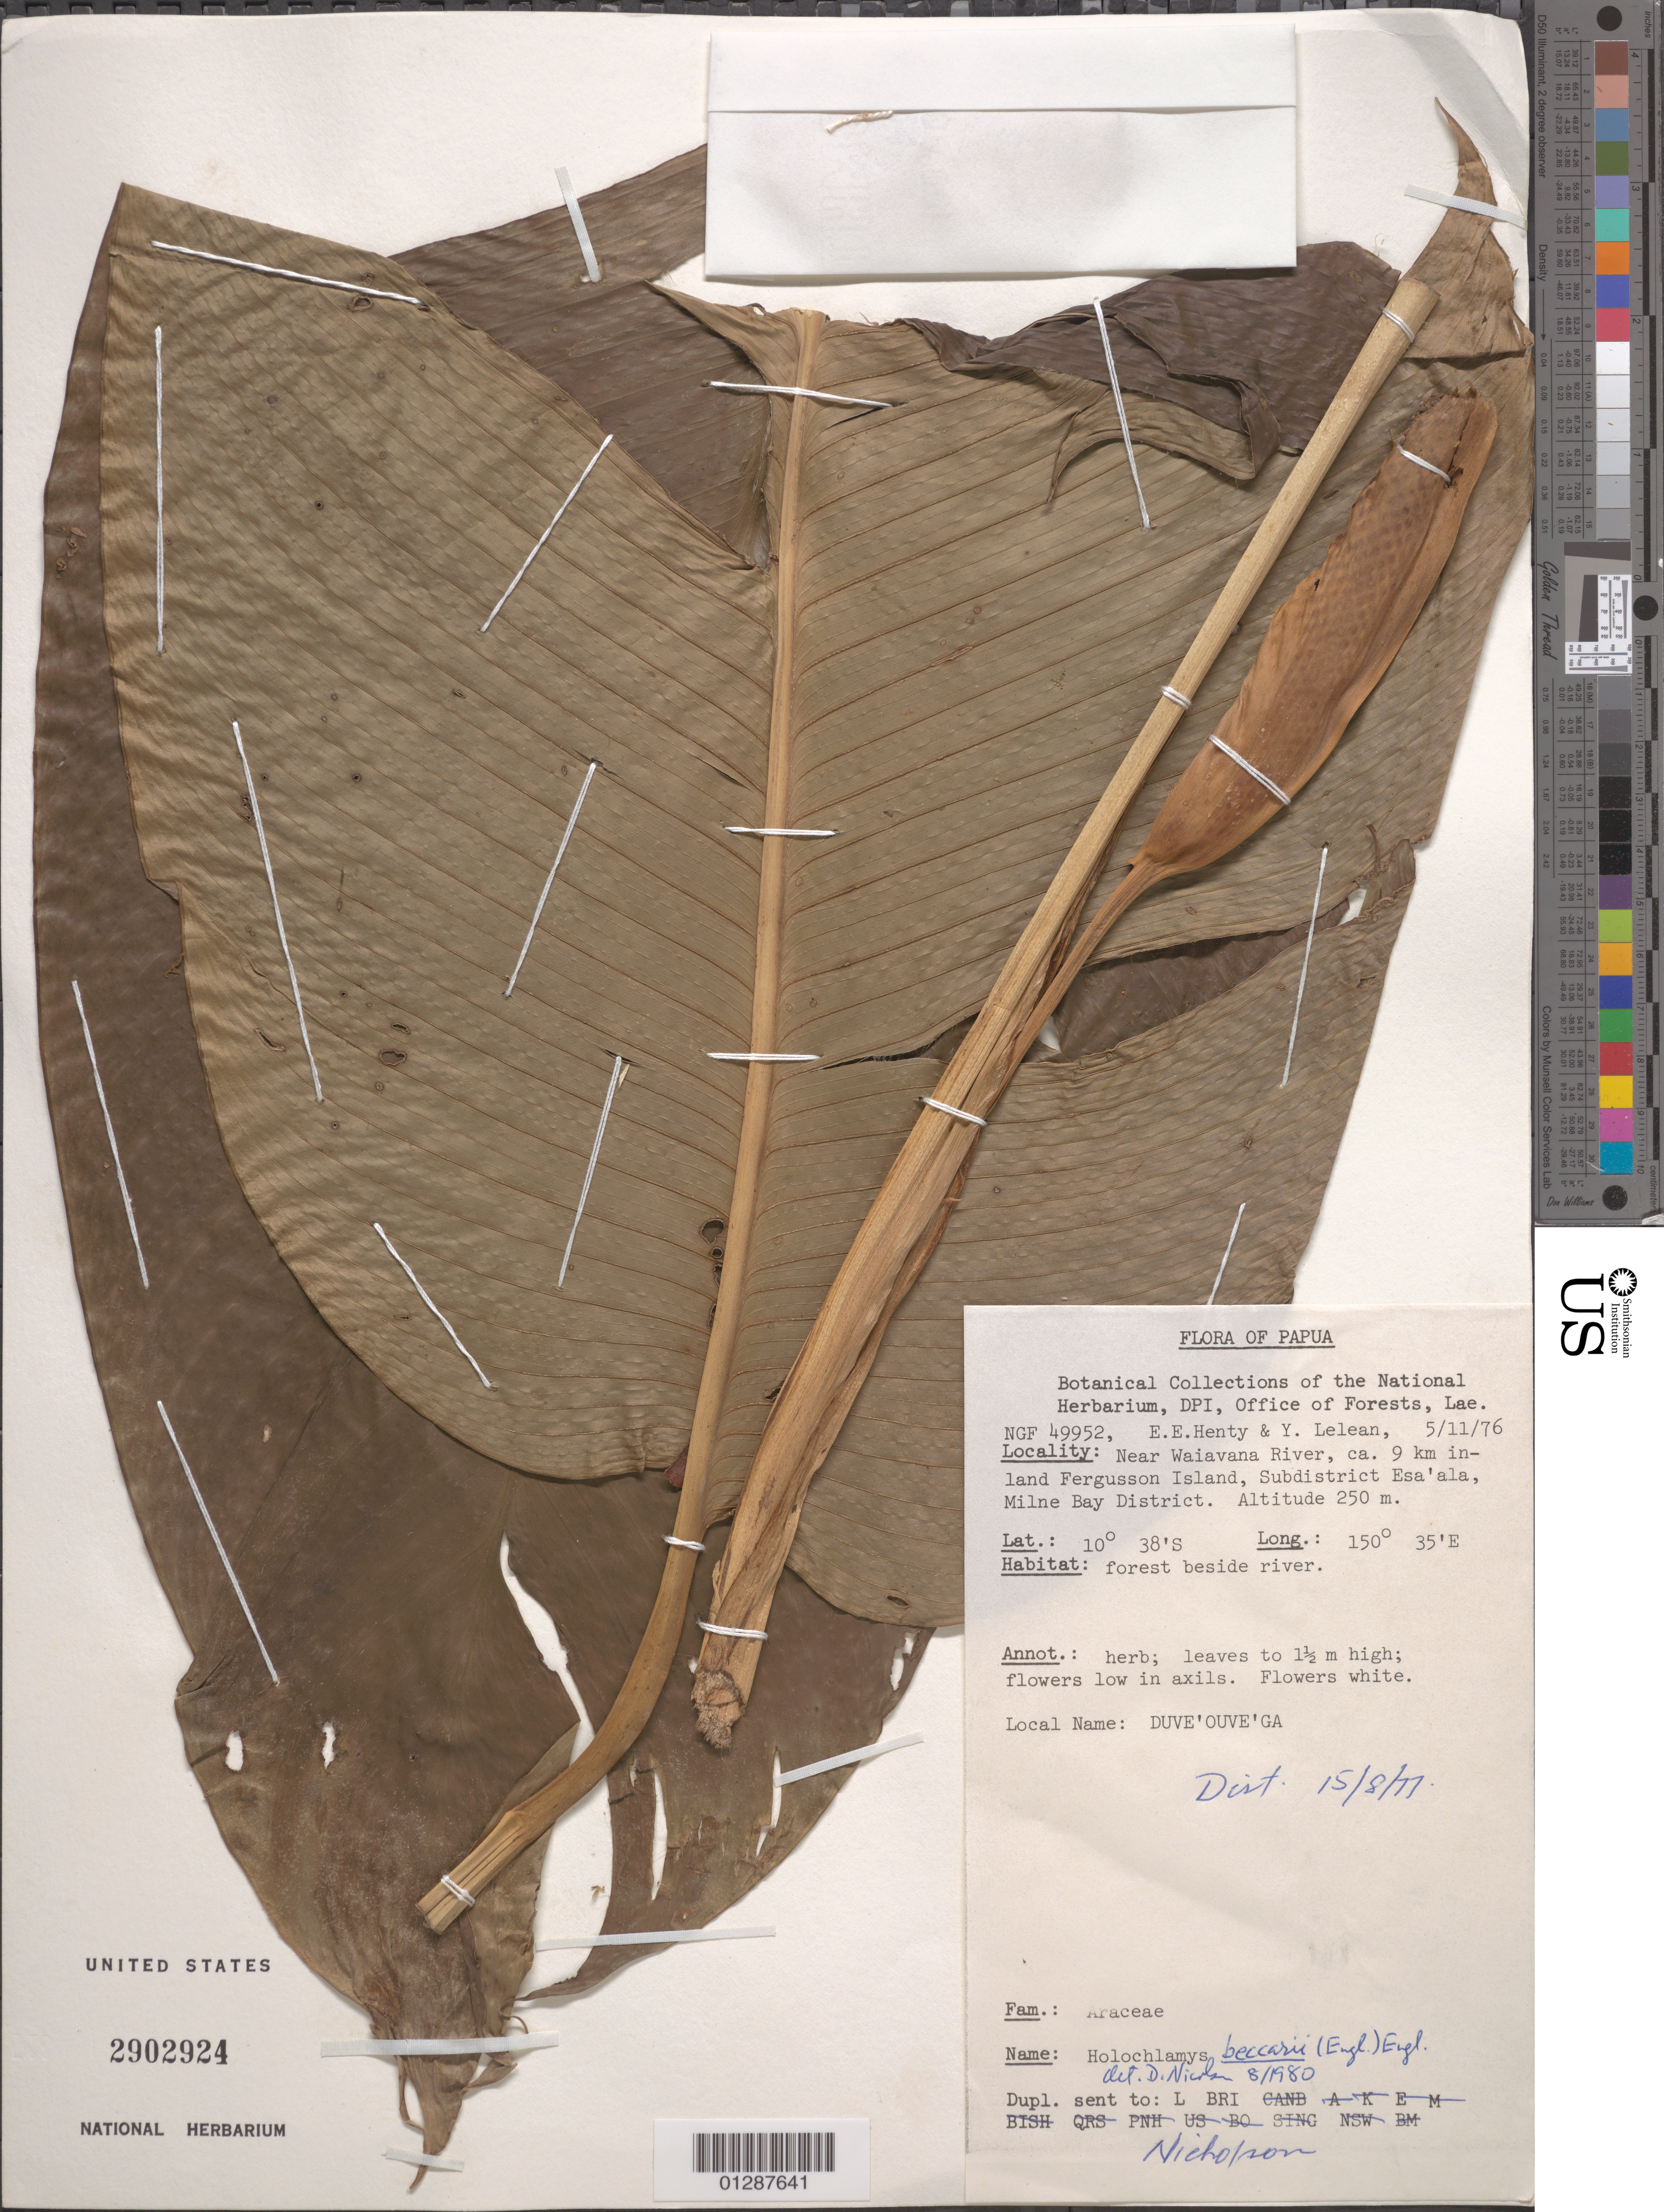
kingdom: Plantae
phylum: Tracheophyta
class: Liliopsida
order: Alismatales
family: Araceae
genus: Holochlamys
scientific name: Holochlamys beccarii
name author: Engl.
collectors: E. Henty & Y. Lelean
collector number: NGF 49952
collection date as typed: Transcribed d/m/y: 5/11/76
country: Papua New Guinea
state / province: Milne Bay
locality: Papua. Near Waiavana River, ca. 9 km inland Fergusson Island, Subdistrict Esa'ala, Milne Bay District.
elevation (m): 250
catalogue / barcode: US 2902924